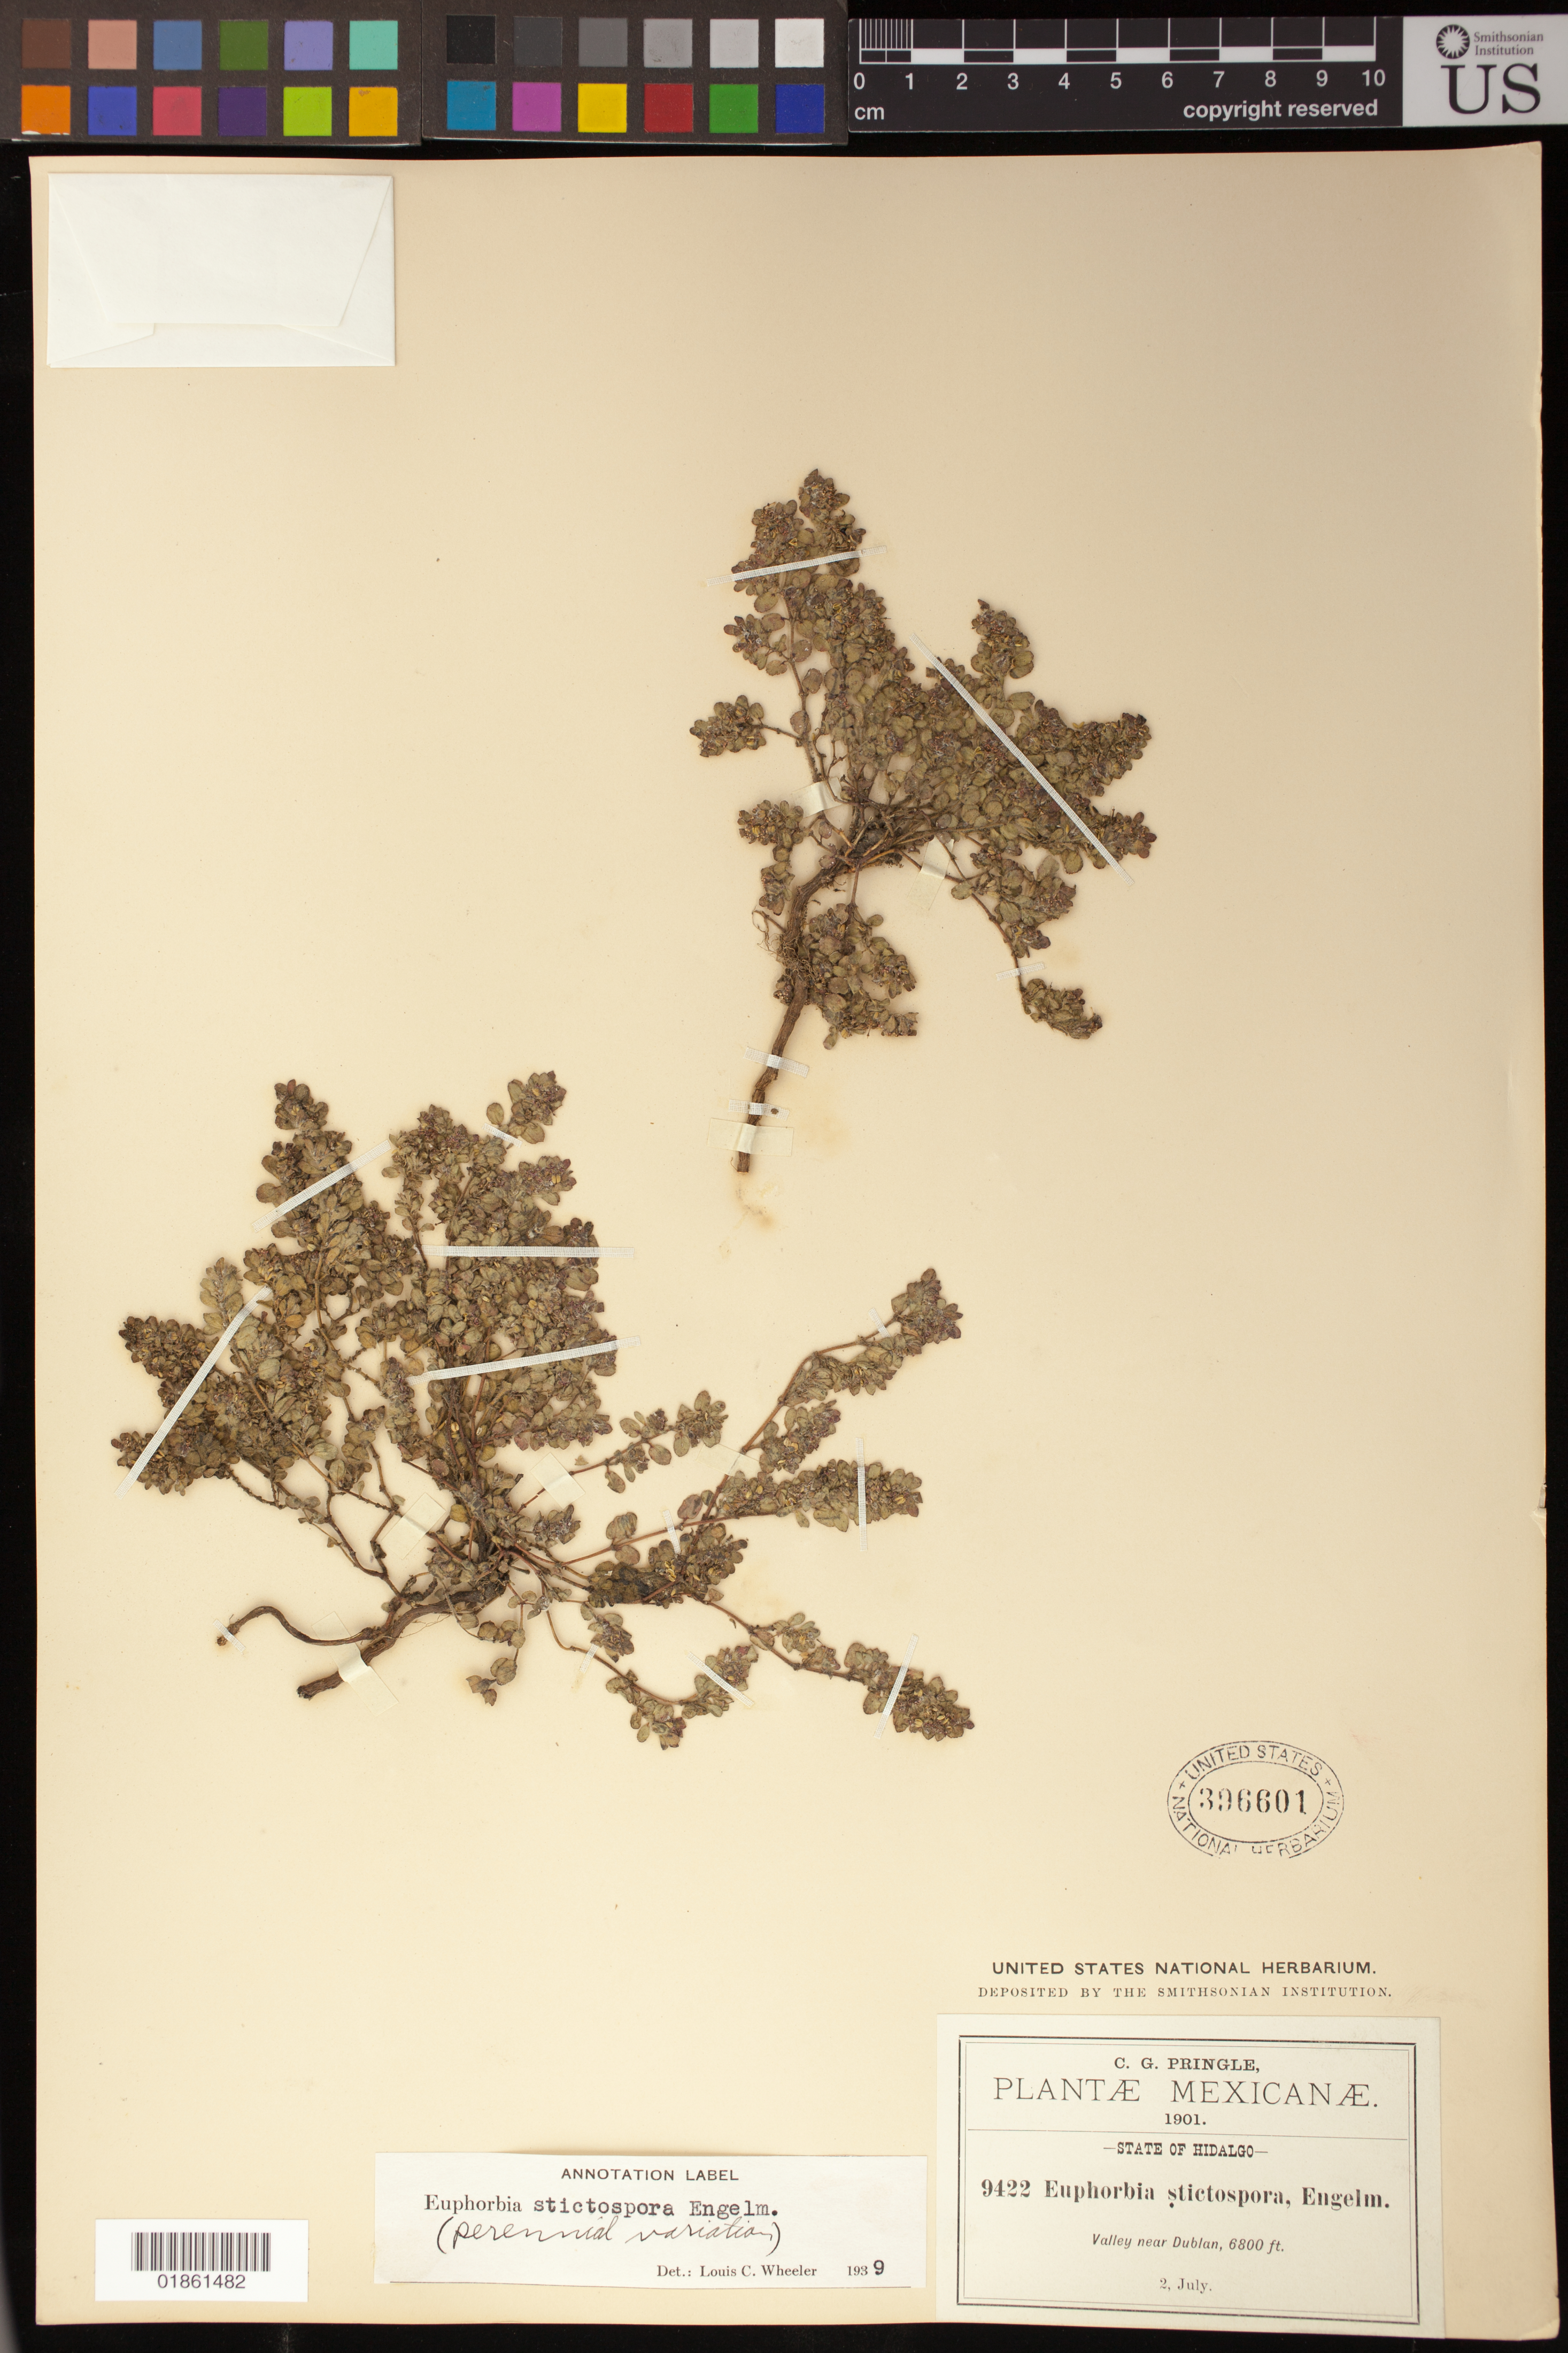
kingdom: Plantae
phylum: Tracheophyta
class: Magnoliopsida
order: Malpighiales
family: Euphorbiaceae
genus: Euphorbia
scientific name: Euphorbia stictospora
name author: Engelm.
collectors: C. G. Pringle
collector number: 9422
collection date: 1901-07-02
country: Mexico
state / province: Hidalgo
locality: Valley near Dublan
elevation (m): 2073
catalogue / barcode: US 396601